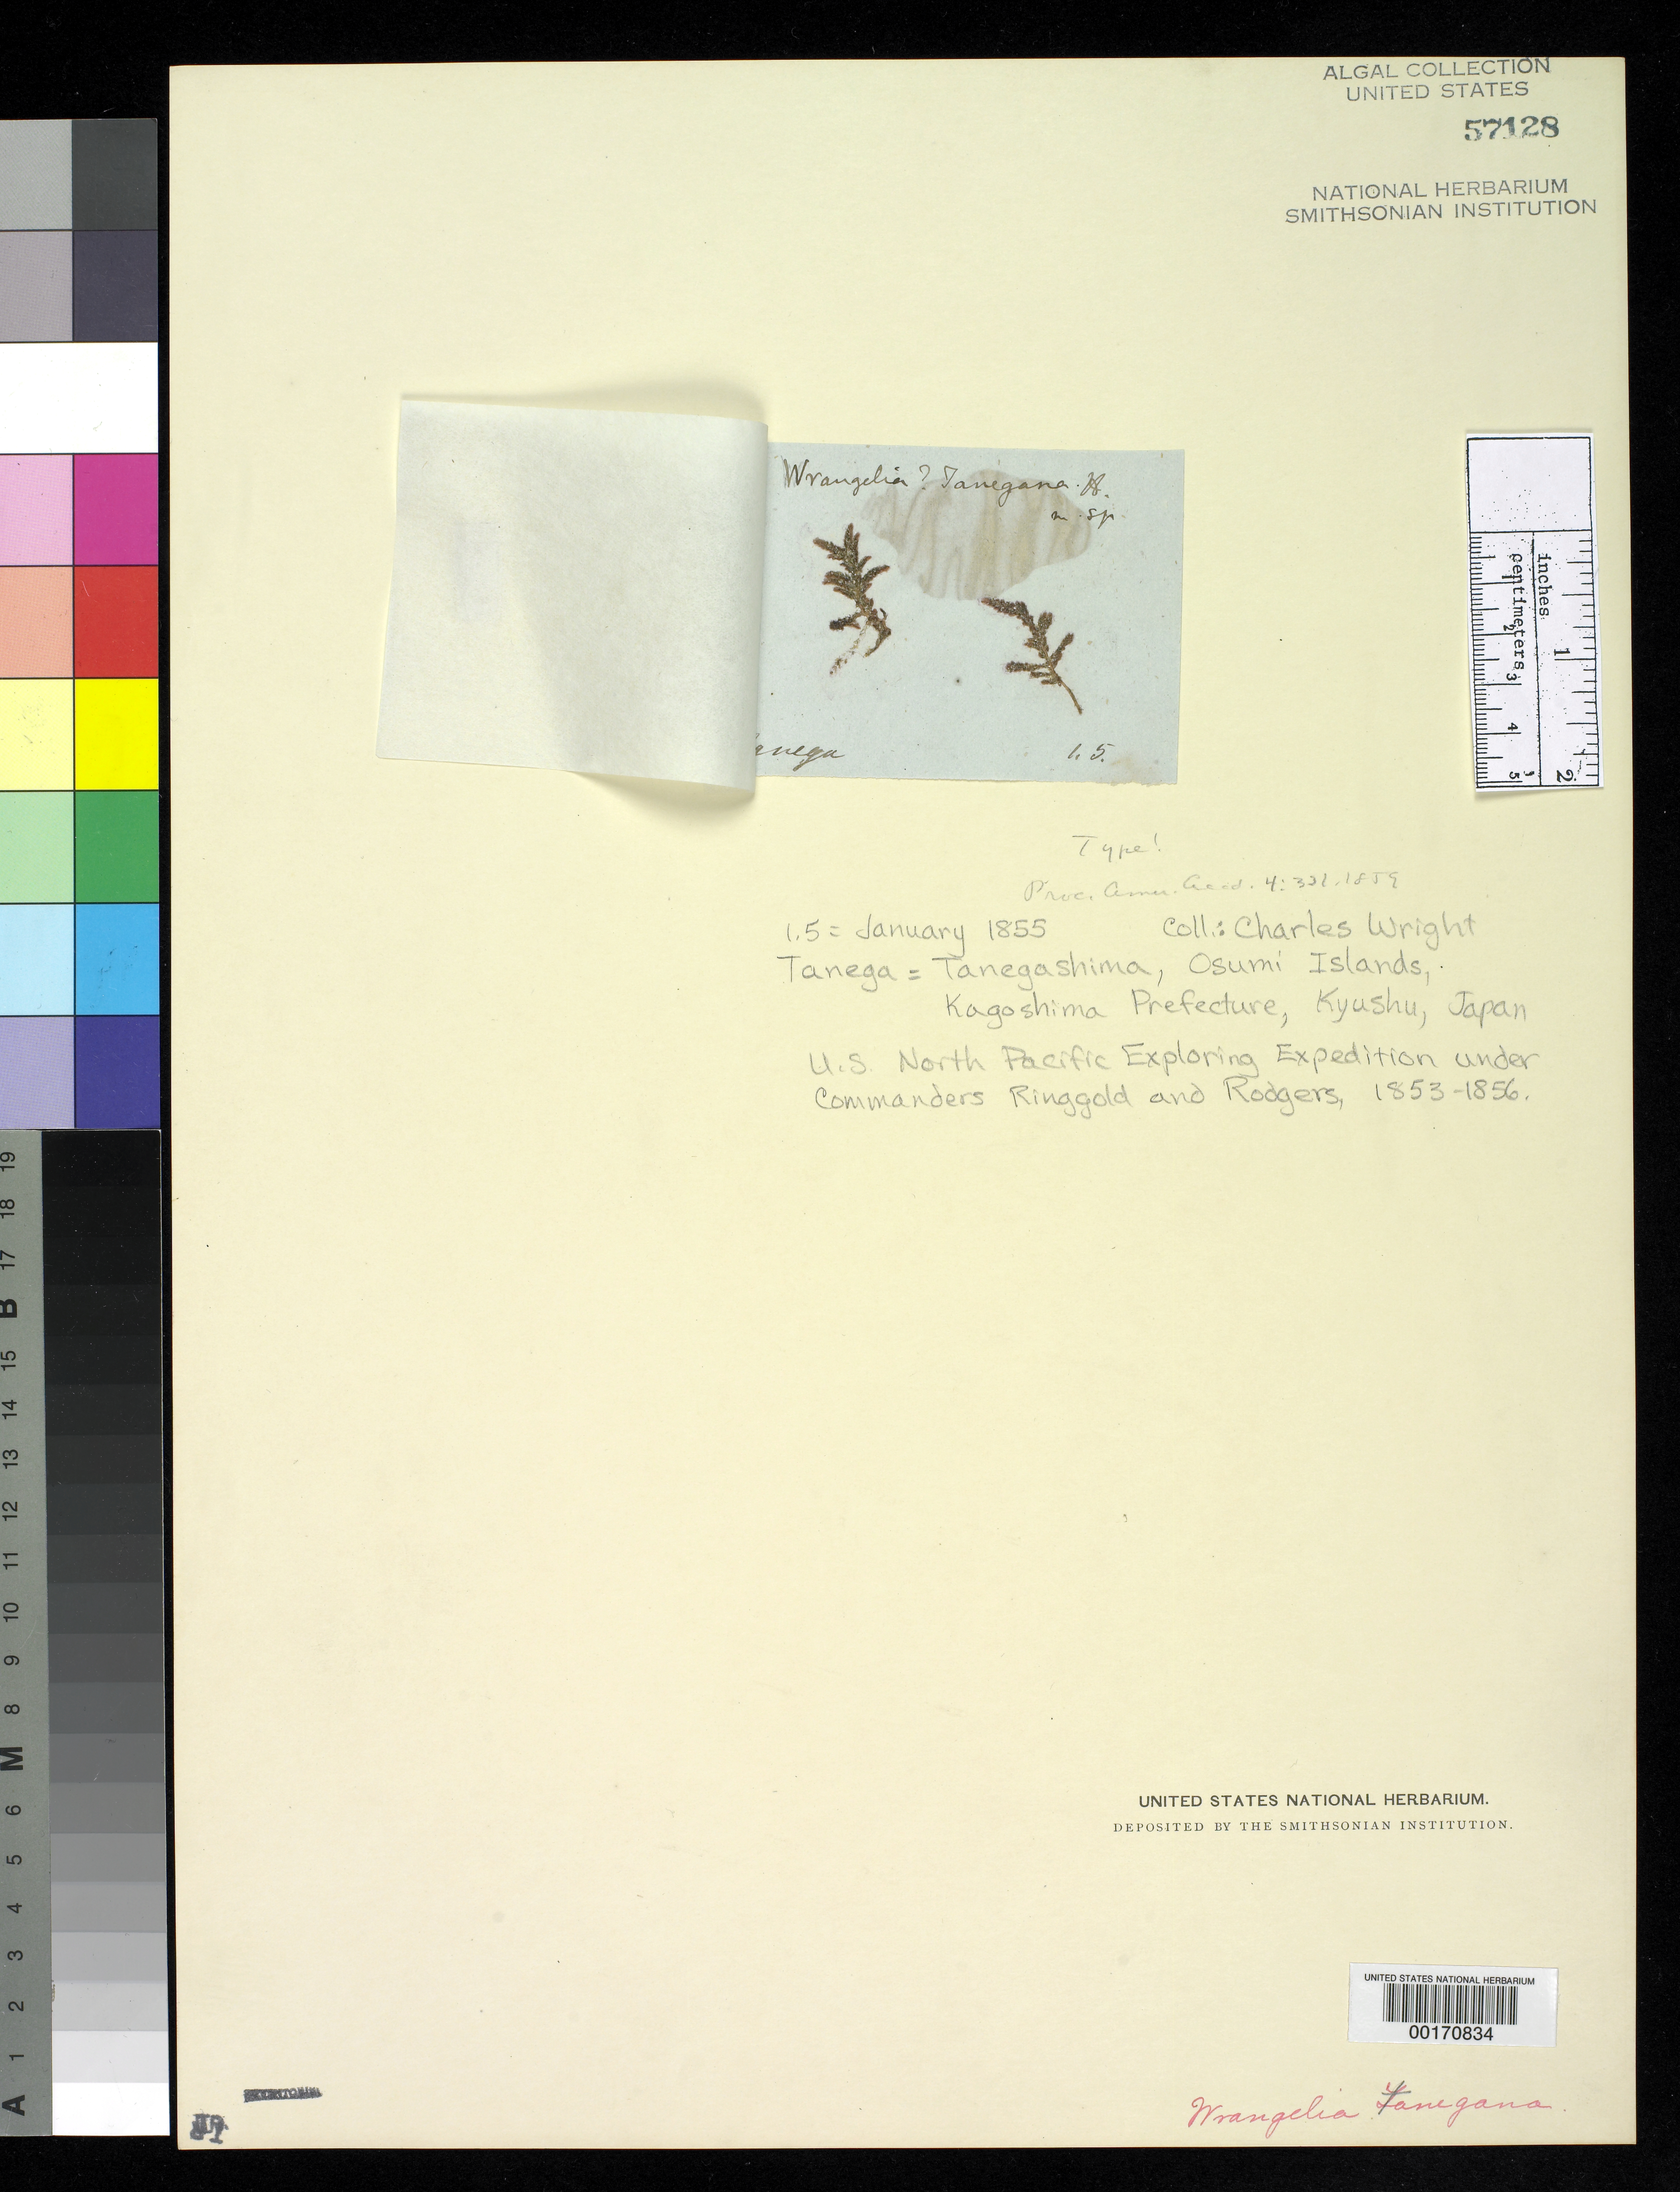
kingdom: Plantae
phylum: Rhodophyta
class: Florideophyceae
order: Ceramiales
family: Wrangeliaceae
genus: Wrangelia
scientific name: Wrangelia tanegana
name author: Harv.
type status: Isotype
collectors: C. Wright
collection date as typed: Jan 1855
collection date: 1855-01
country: Japan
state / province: Kagosima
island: Tanegashima (Tanega)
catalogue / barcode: US 57128